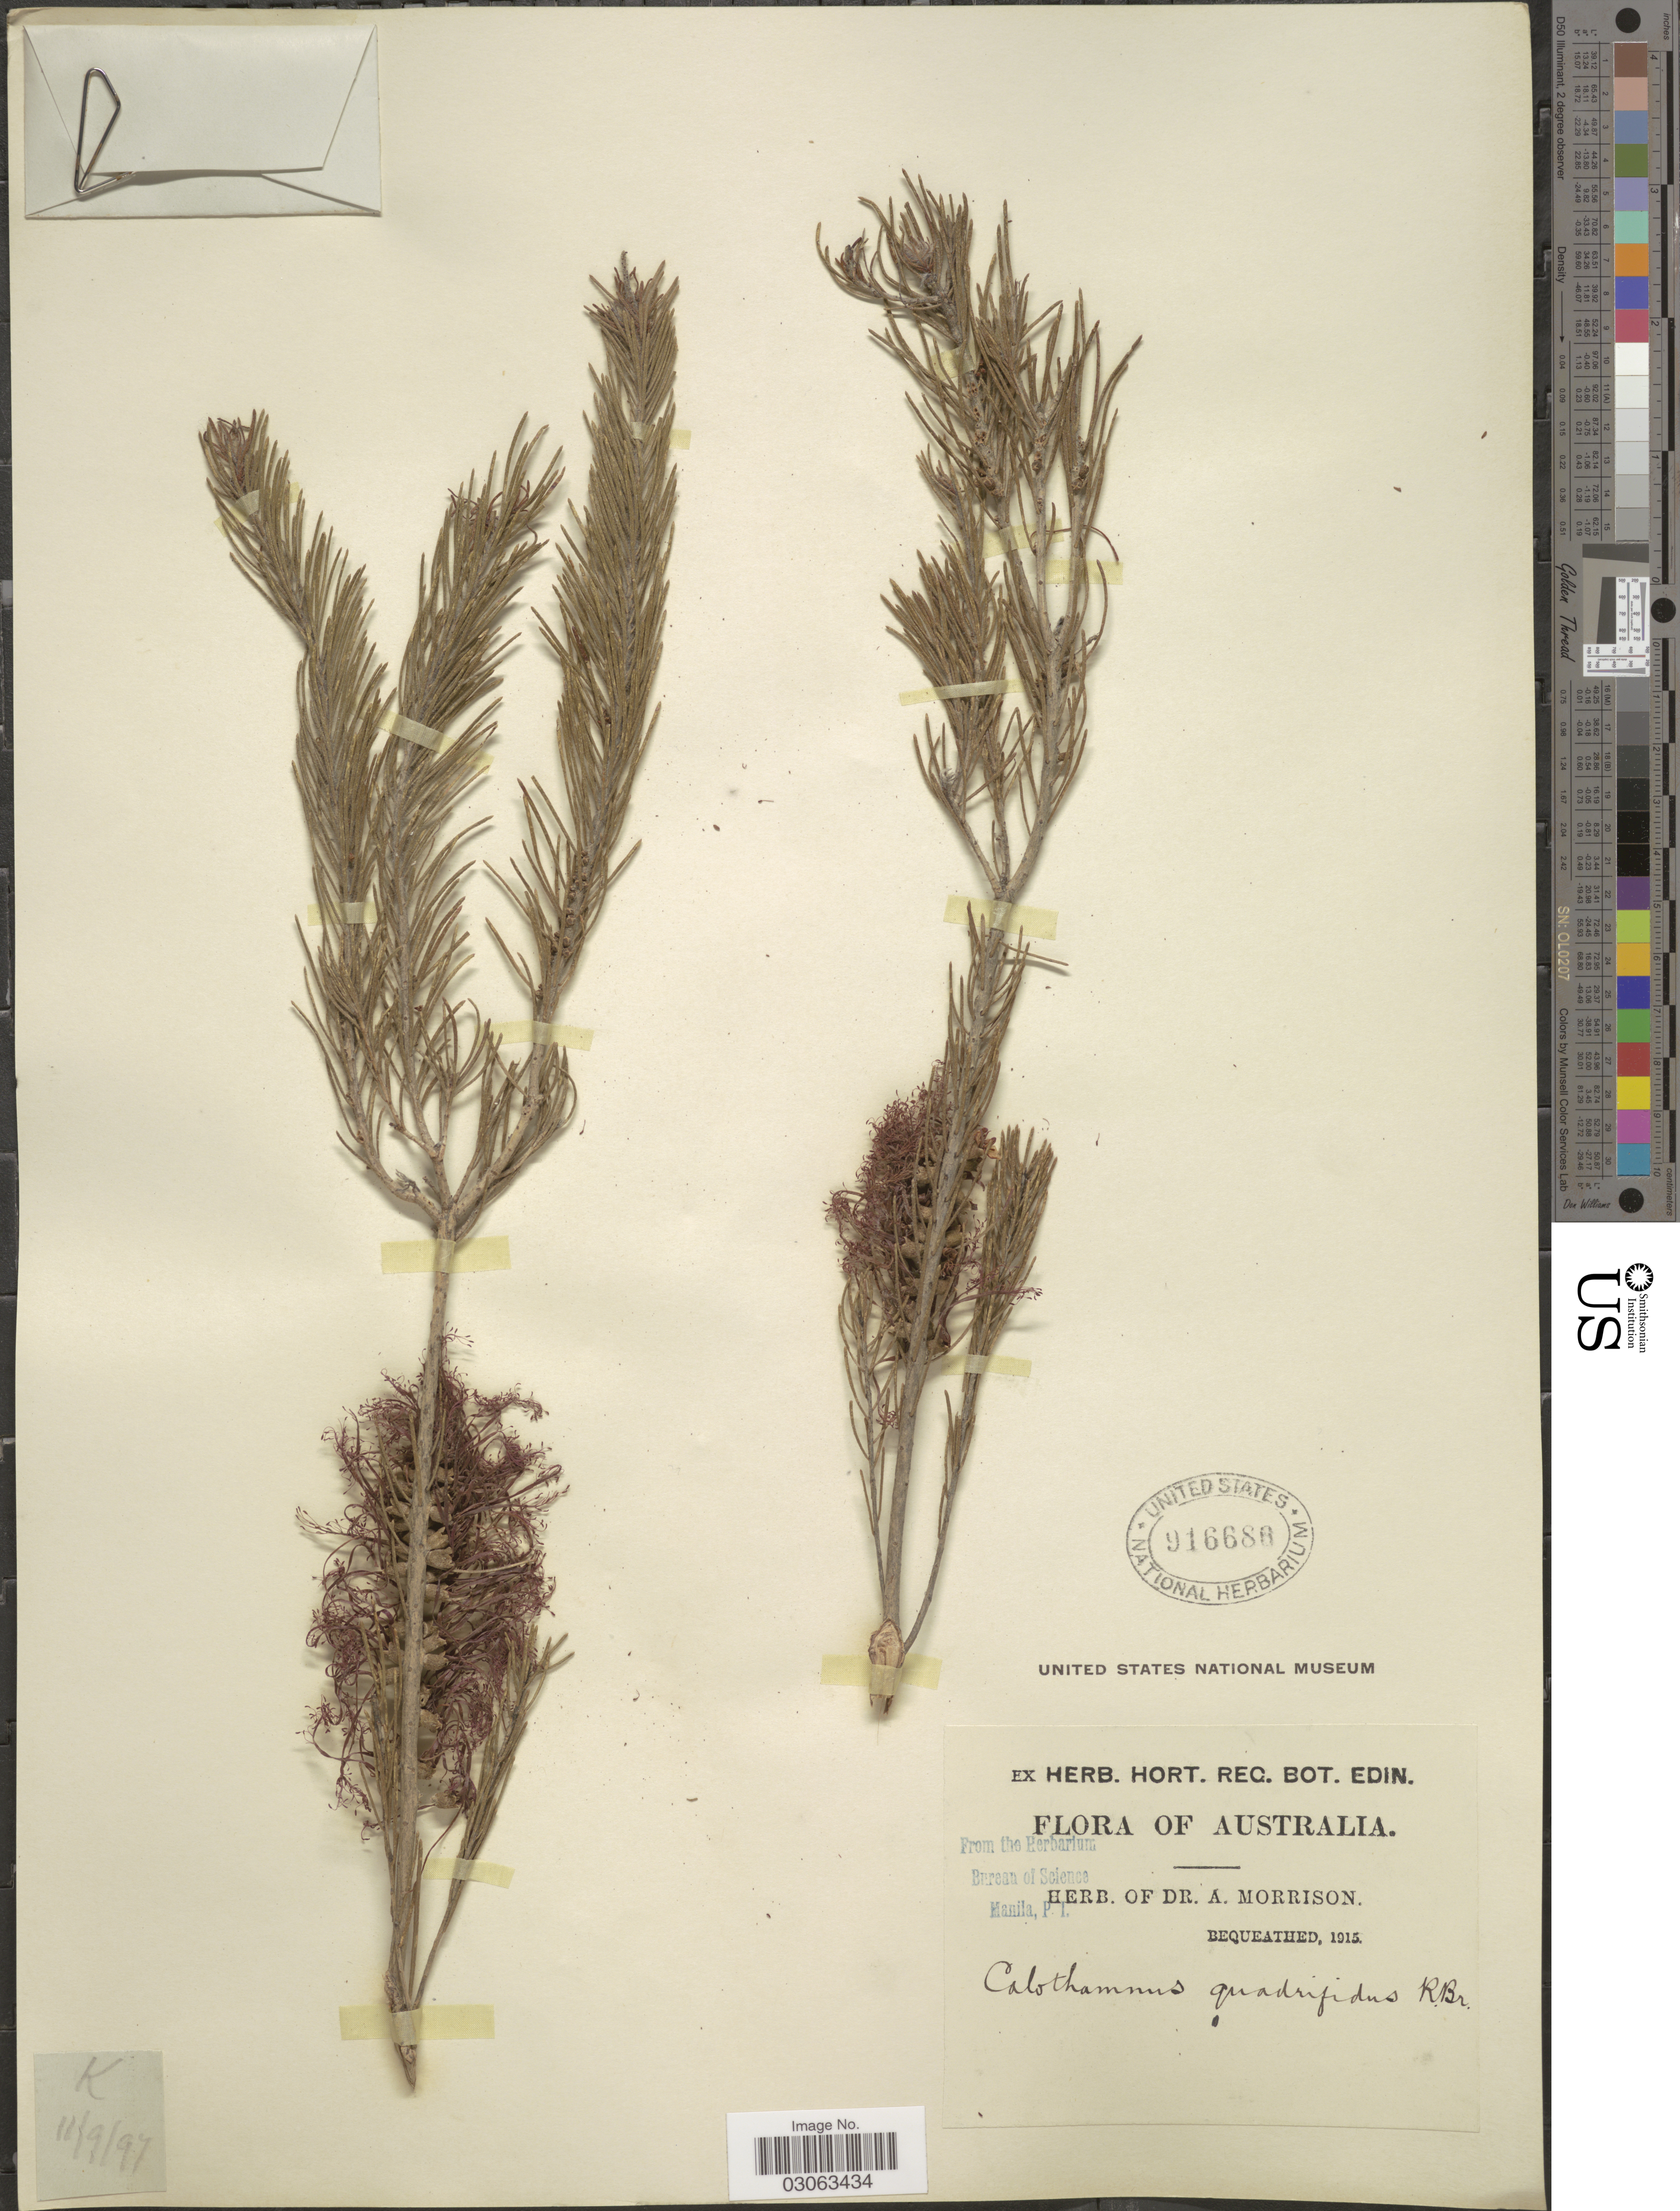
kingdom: Plantae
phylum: Tracheophyta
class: Magnoliopsida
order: Myrtales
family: Myrtaceae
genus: Calothamnus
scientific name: Calothamnus quadrifidus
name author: R. Br.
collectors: ex herb. Dr. A. Morrison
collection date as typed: Transcribed d/m/y: 11/9/97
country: Australia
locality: K.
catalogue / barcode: US 916686